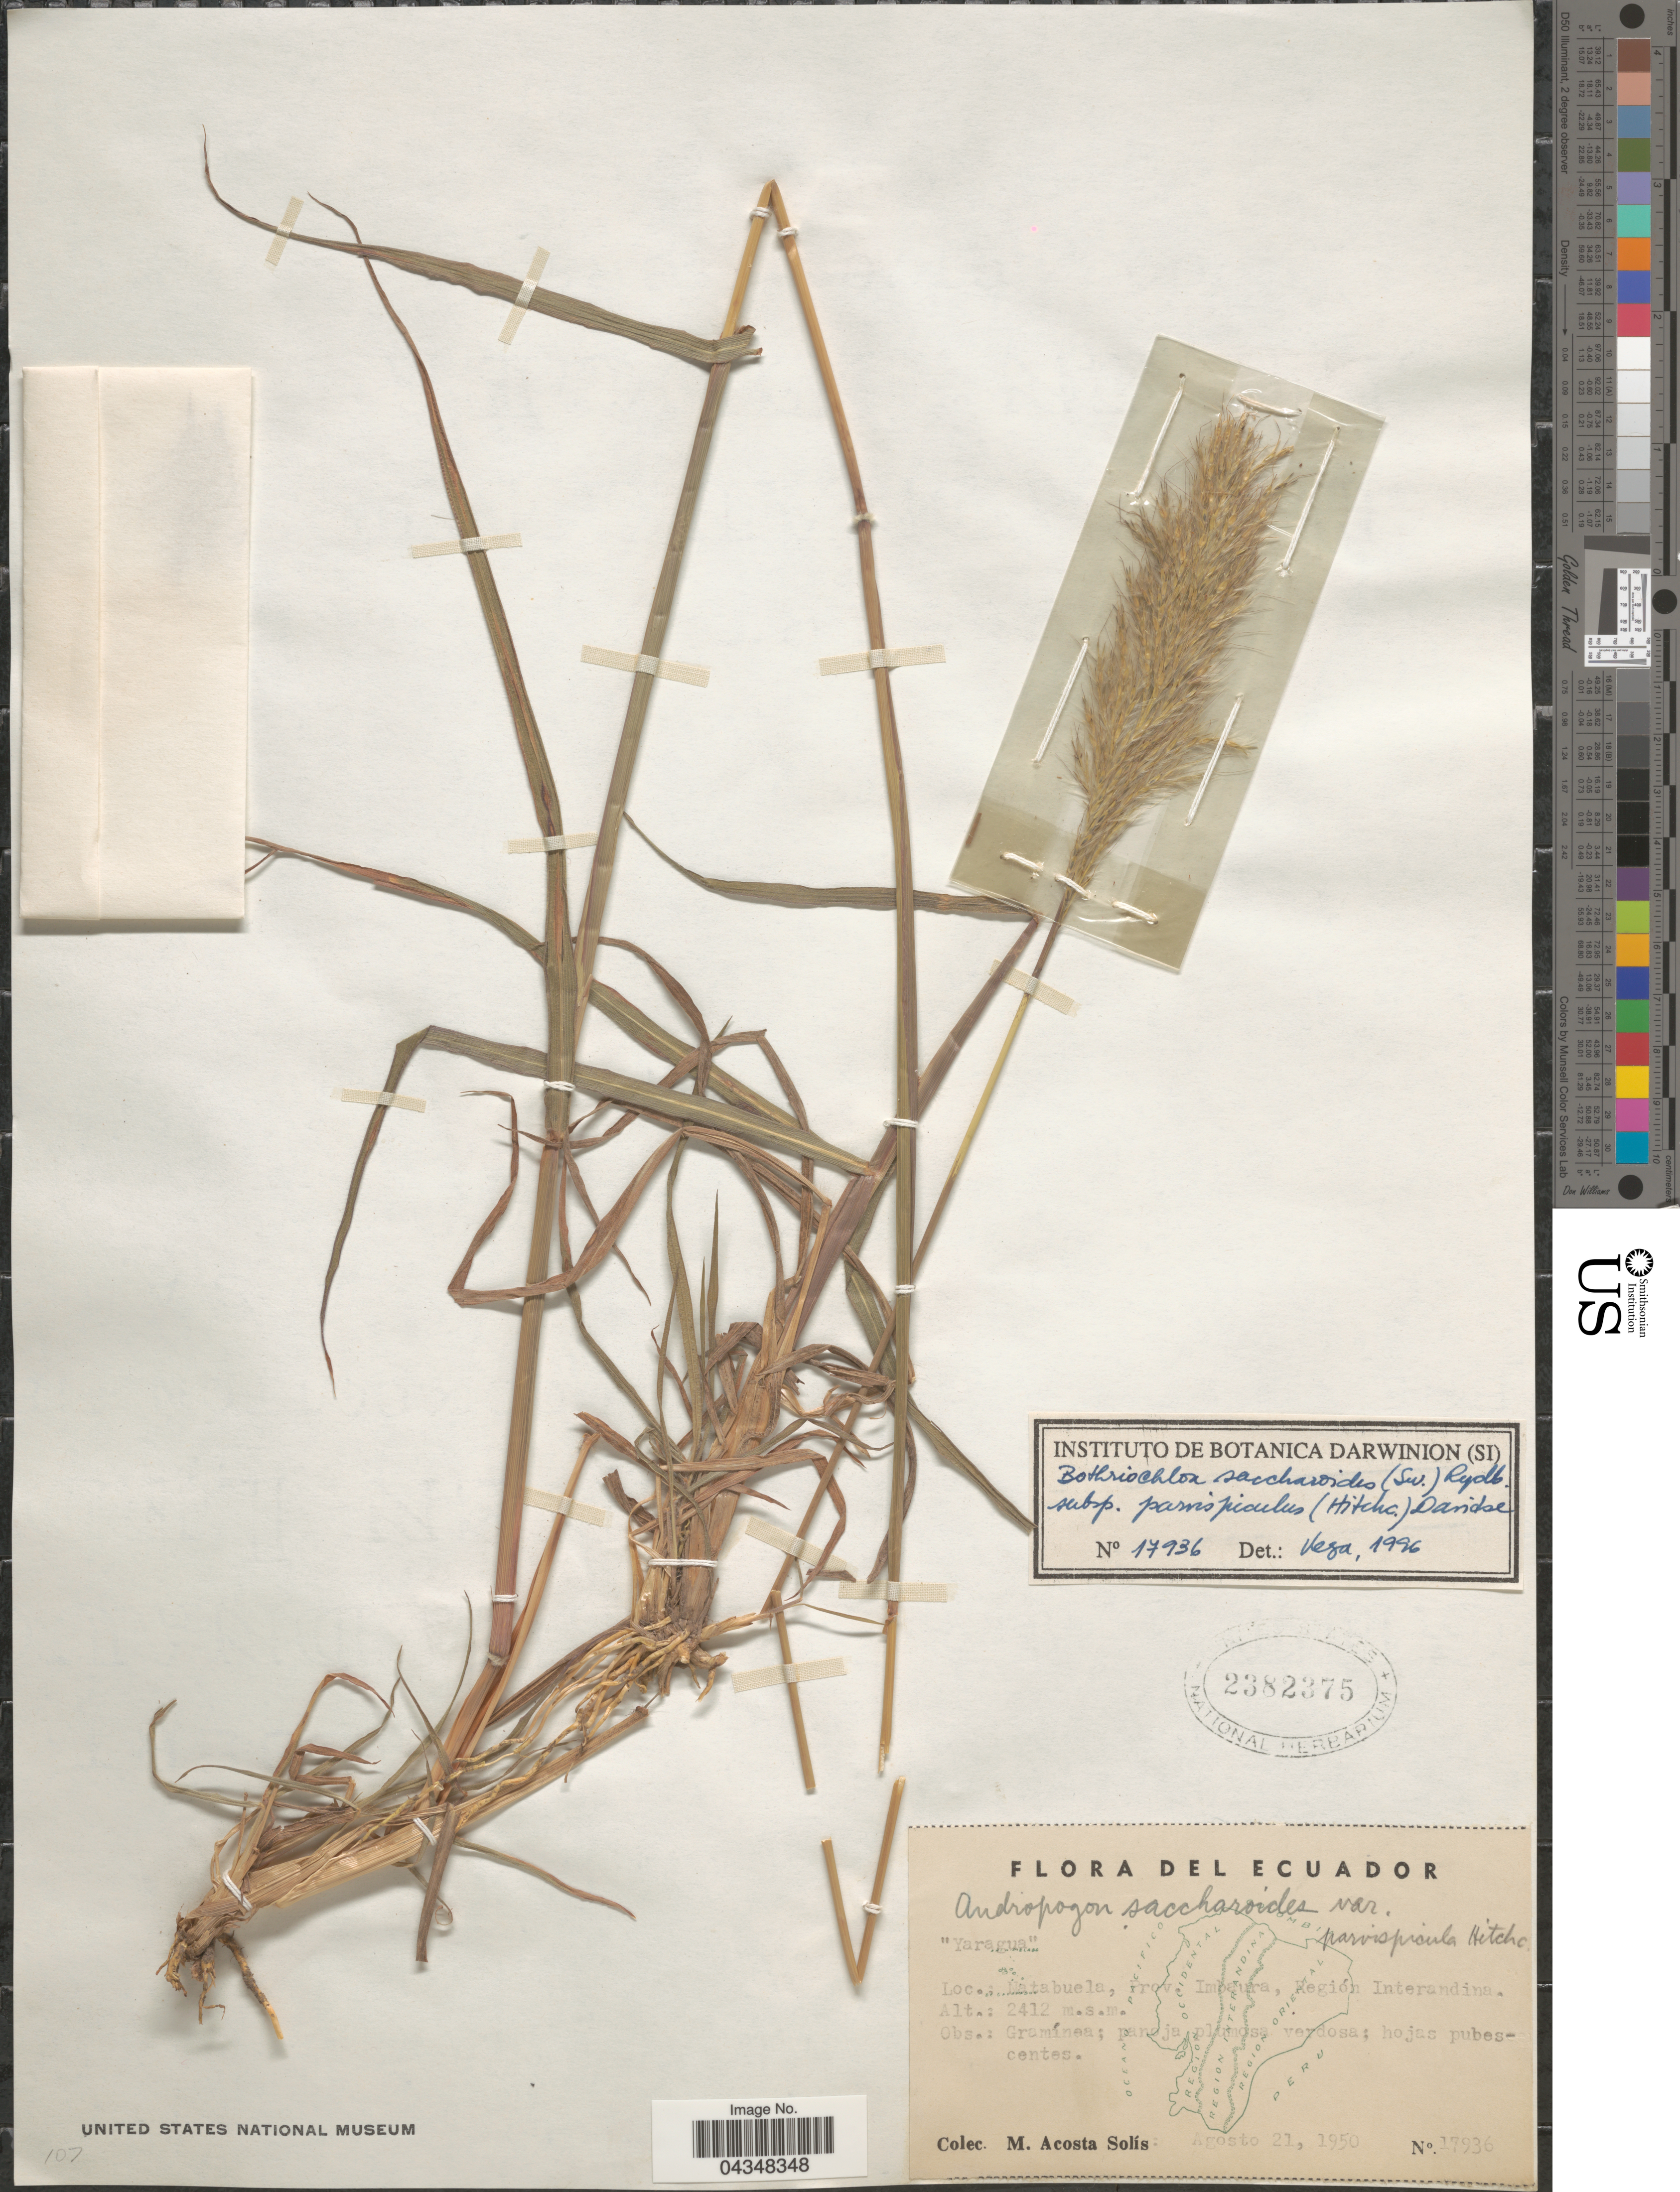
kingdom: Plantae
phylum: Tracheophyta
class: Liliopsida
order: Poales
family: Poaceae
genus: Bothriochloa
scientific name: Bothriochloa saccharoides var. parvispicula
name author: (Hitchc.) Tovar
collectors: M. Acosta Solis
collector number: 17936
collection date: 1950-08-21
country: Ecuador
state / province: Bolívar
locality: Natabuela, Región Interandina.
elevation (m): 2412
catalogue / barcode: US 2382375